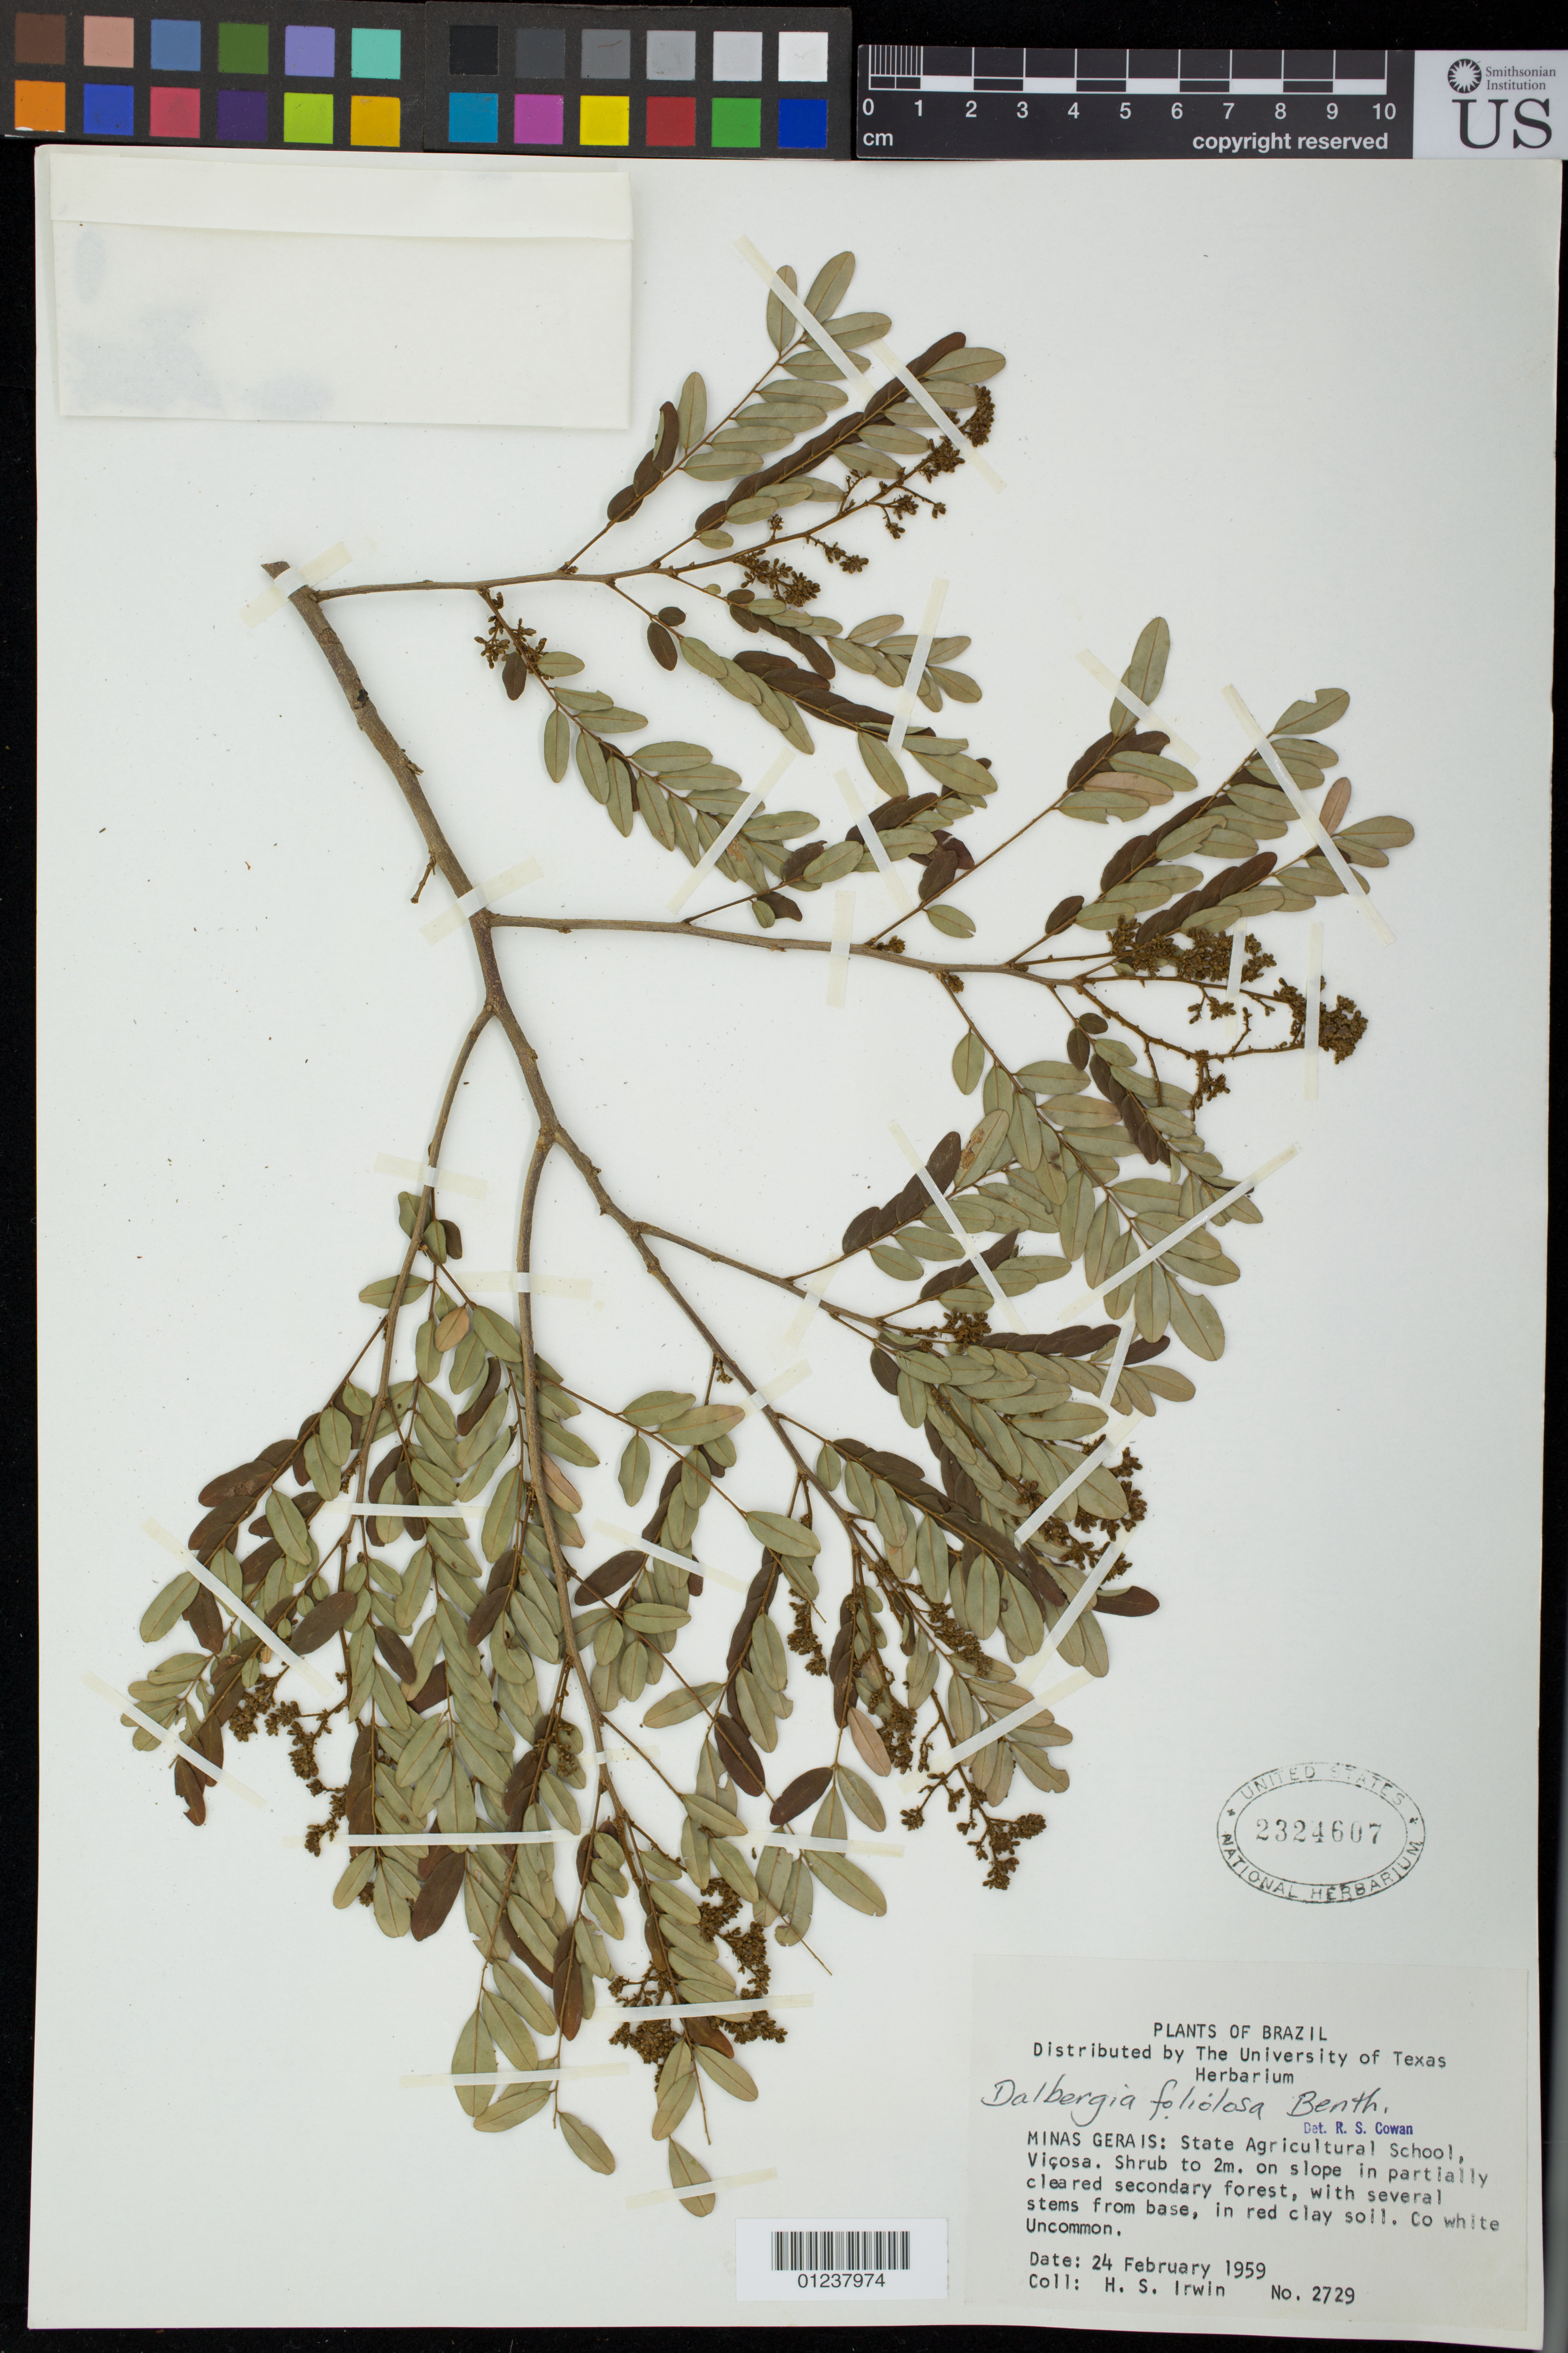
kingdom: Plantae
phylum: Tracheophyta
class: Magnoliopsida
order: Fabales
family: Fabaceae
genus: Dalbergia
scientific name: Dalbergia foliosa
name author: (Benth.) A.M. Carvalho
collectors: H. Irwin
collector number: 2729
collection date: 1959-02-24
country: Brazil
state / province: Minas Gerais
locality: State Agricultural School, Vicosa.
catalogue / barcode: US 2324607